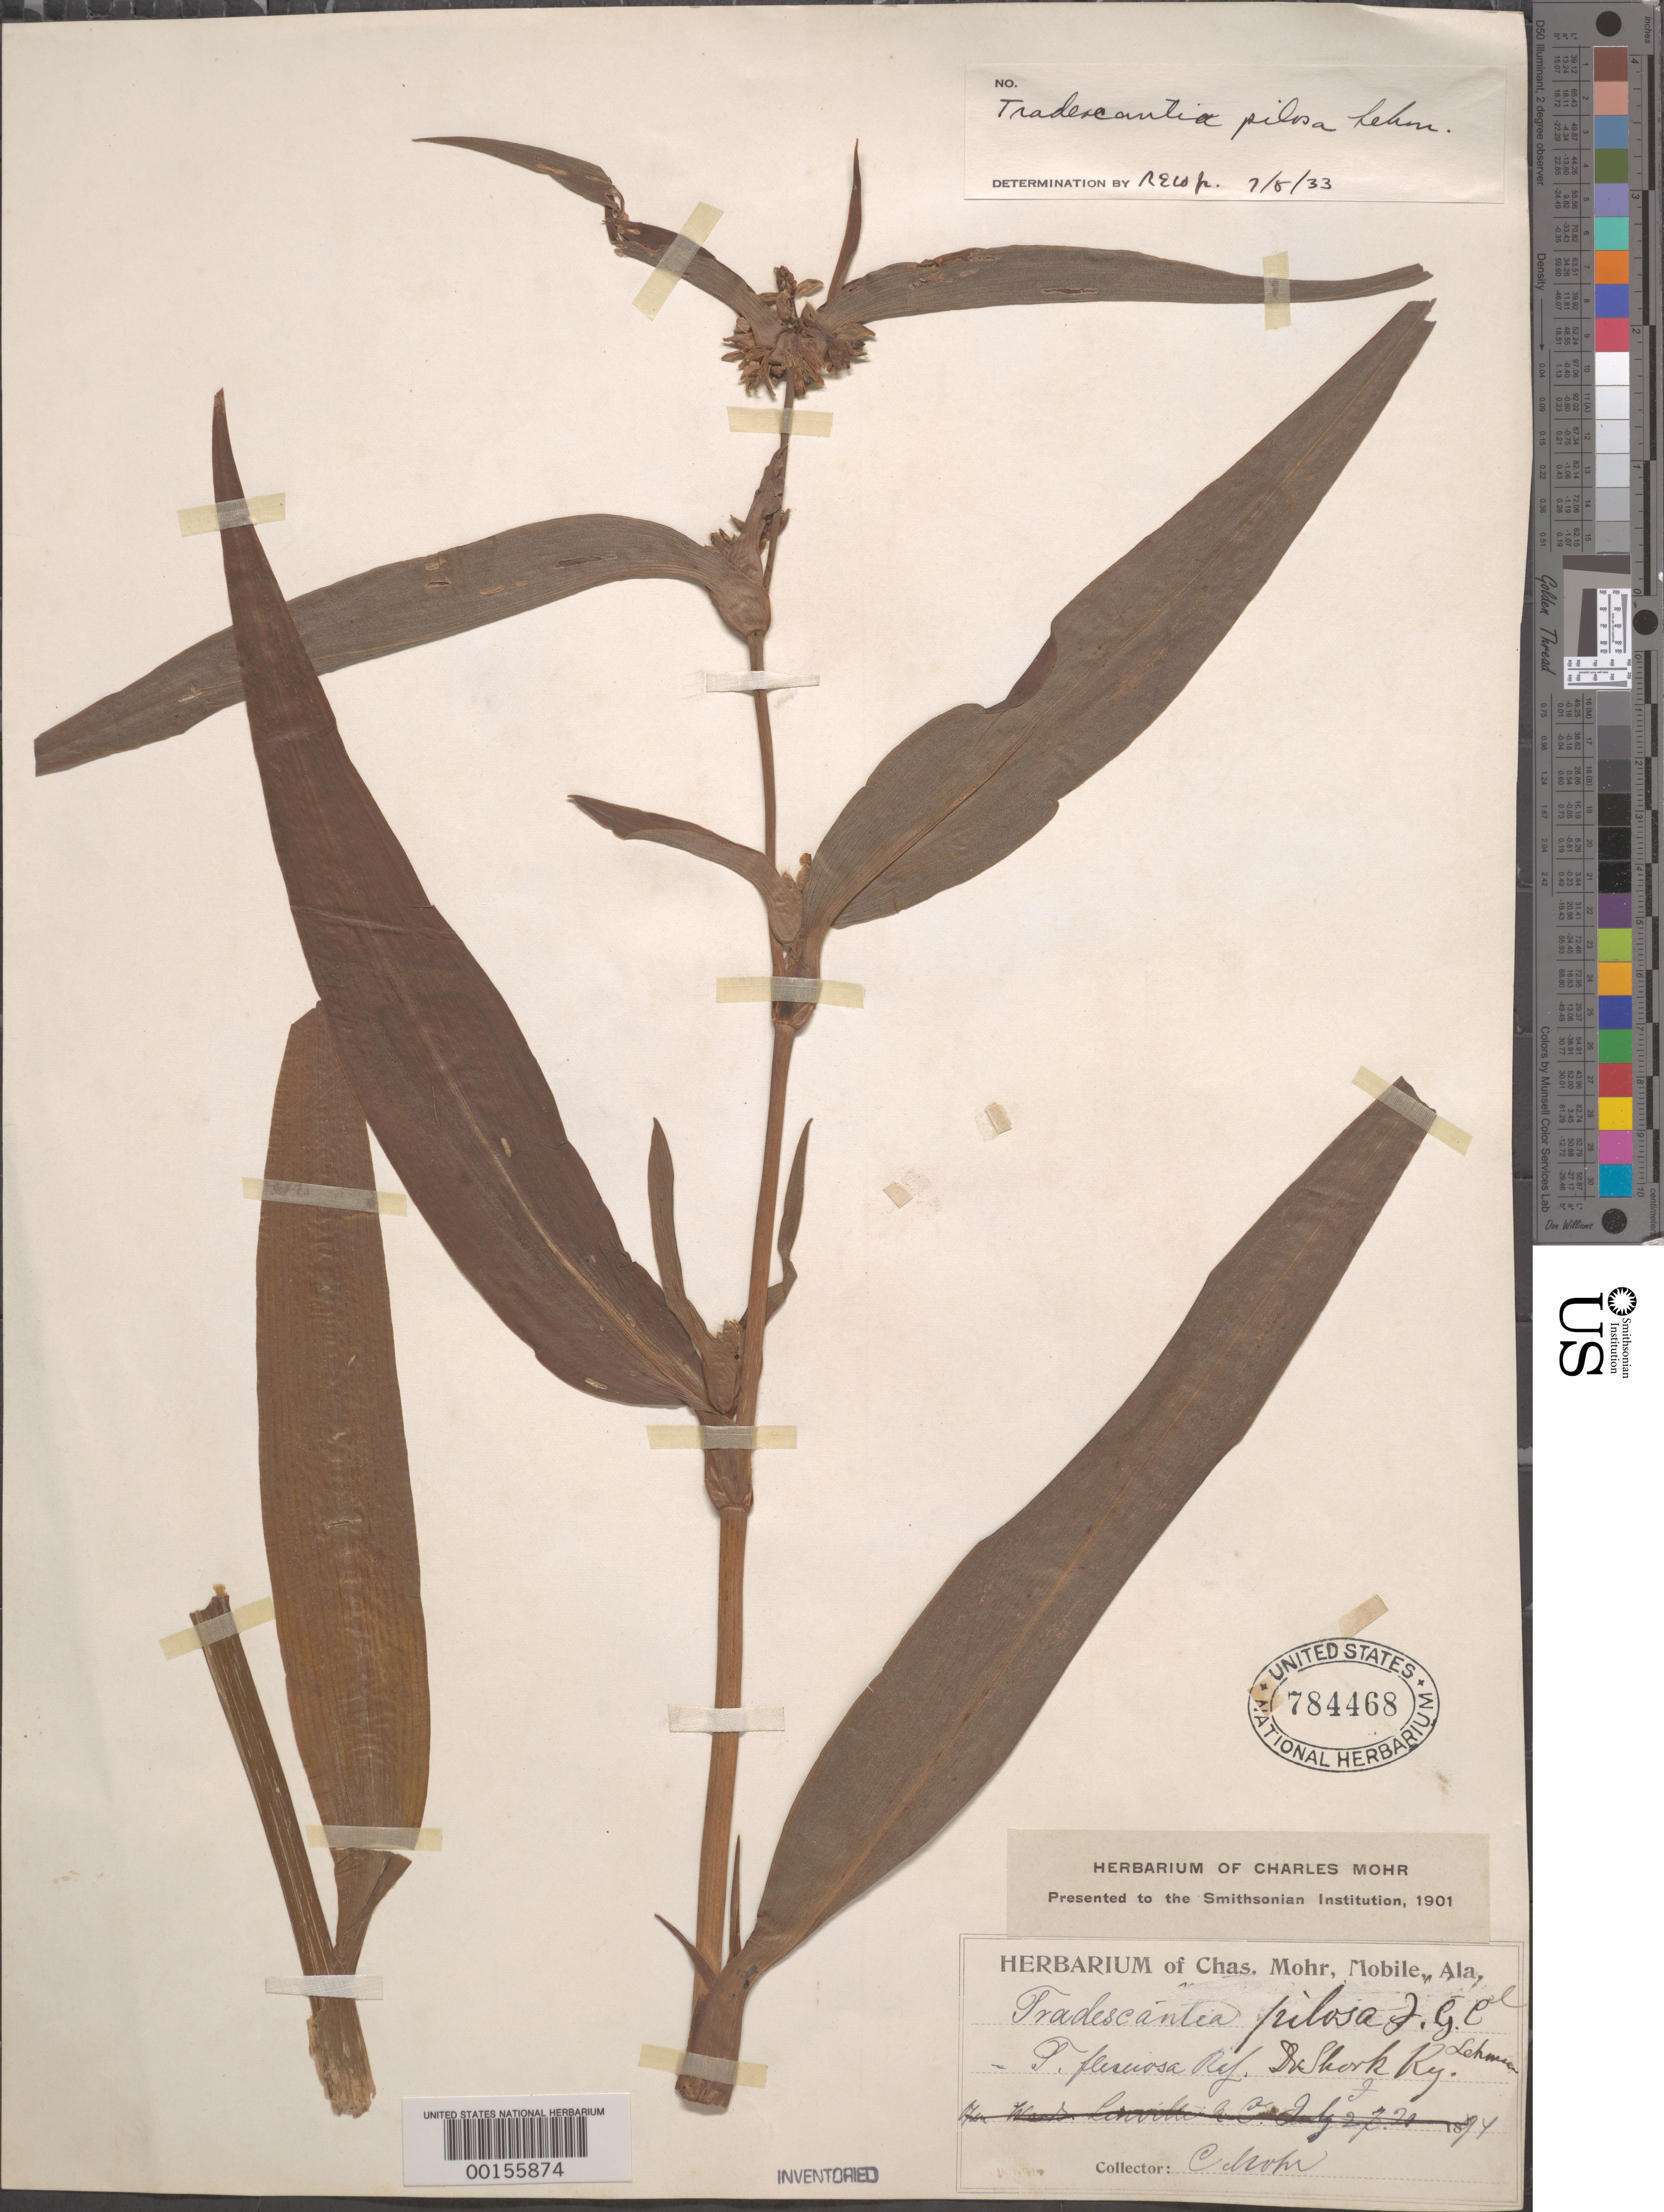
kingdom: Plantae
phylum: Tracheophyta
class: Liliopsida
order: Commelinales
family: Commelinaceae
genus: Tradescantia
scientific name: Tradescantia subaspera var. subaspera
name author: Ker Gawl.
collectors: C. T. Mohr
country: United States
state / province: Kentucky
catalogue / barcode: US 784468